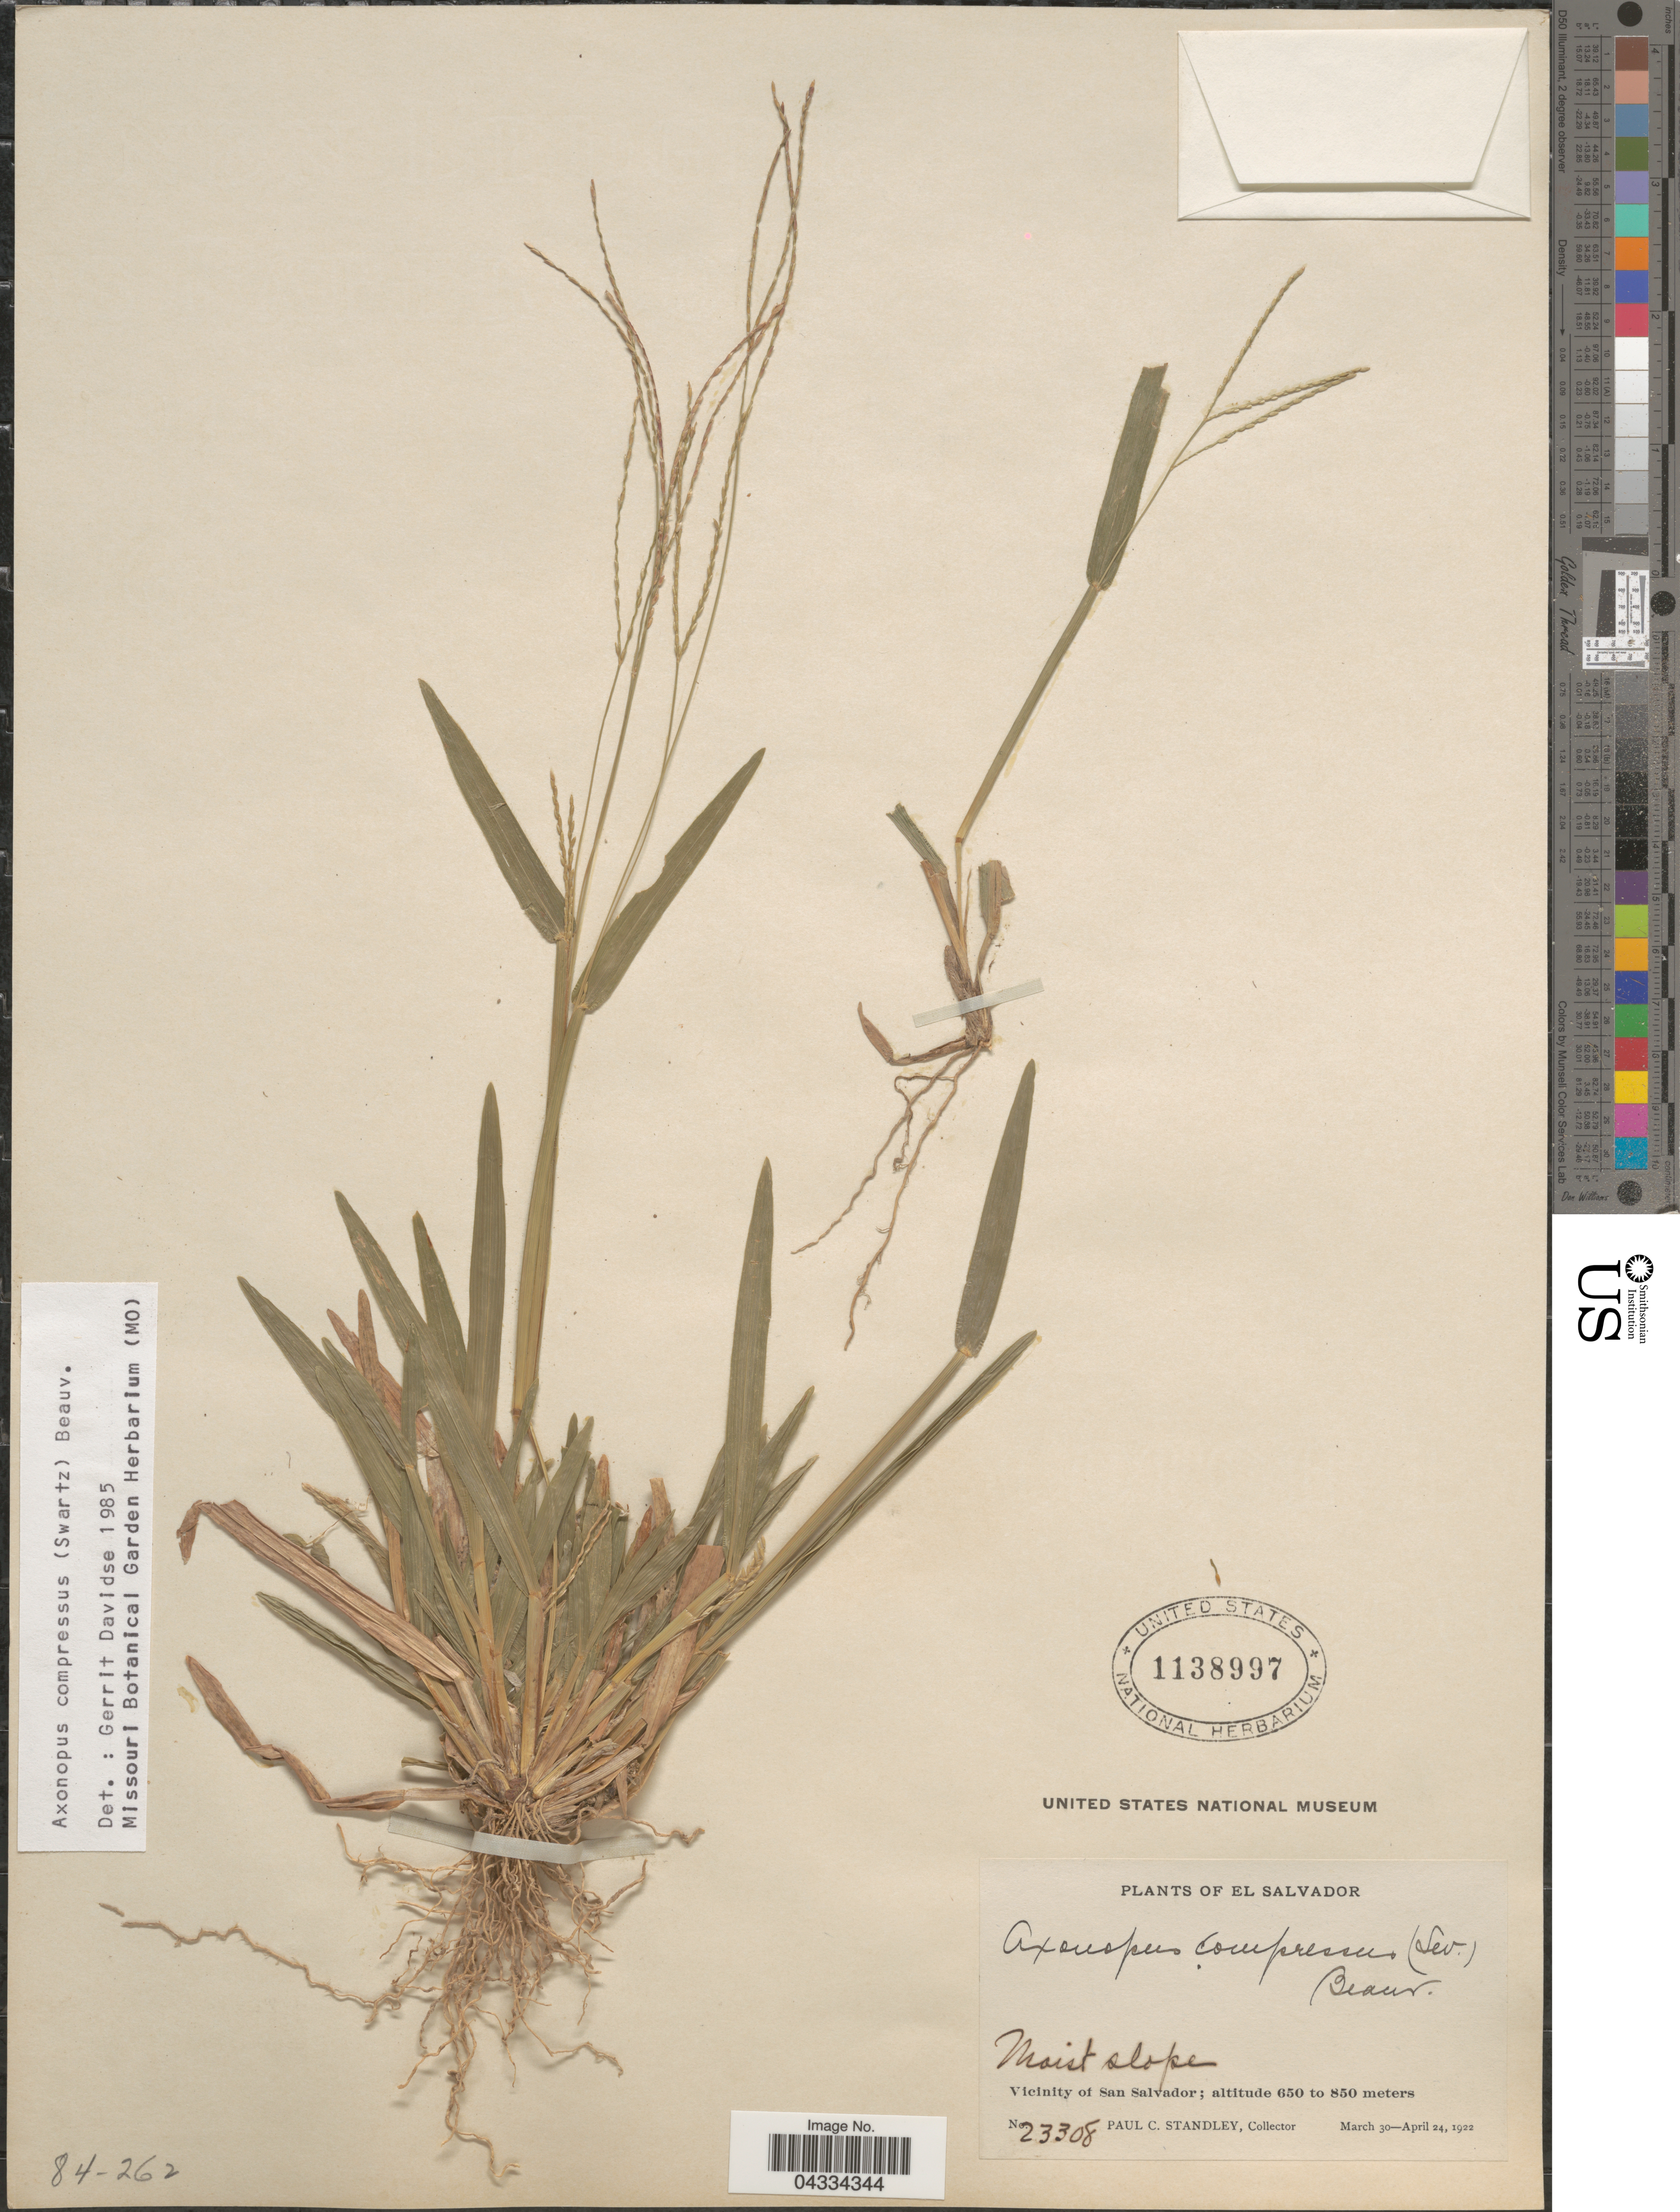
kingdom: Plantae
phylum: Tracheophyta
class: Liliopsida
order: Poales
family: Poaceae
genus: Axonopus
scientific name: Axonopus compressus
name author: (Sw.) P. Beauv.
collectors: P. C. Standley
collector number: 23308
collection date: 1922-03-30/1922-04-24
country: El Salvador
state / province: San Salvador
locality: Vicinity of San Salvador.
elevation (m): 650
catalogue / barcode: US 1138997